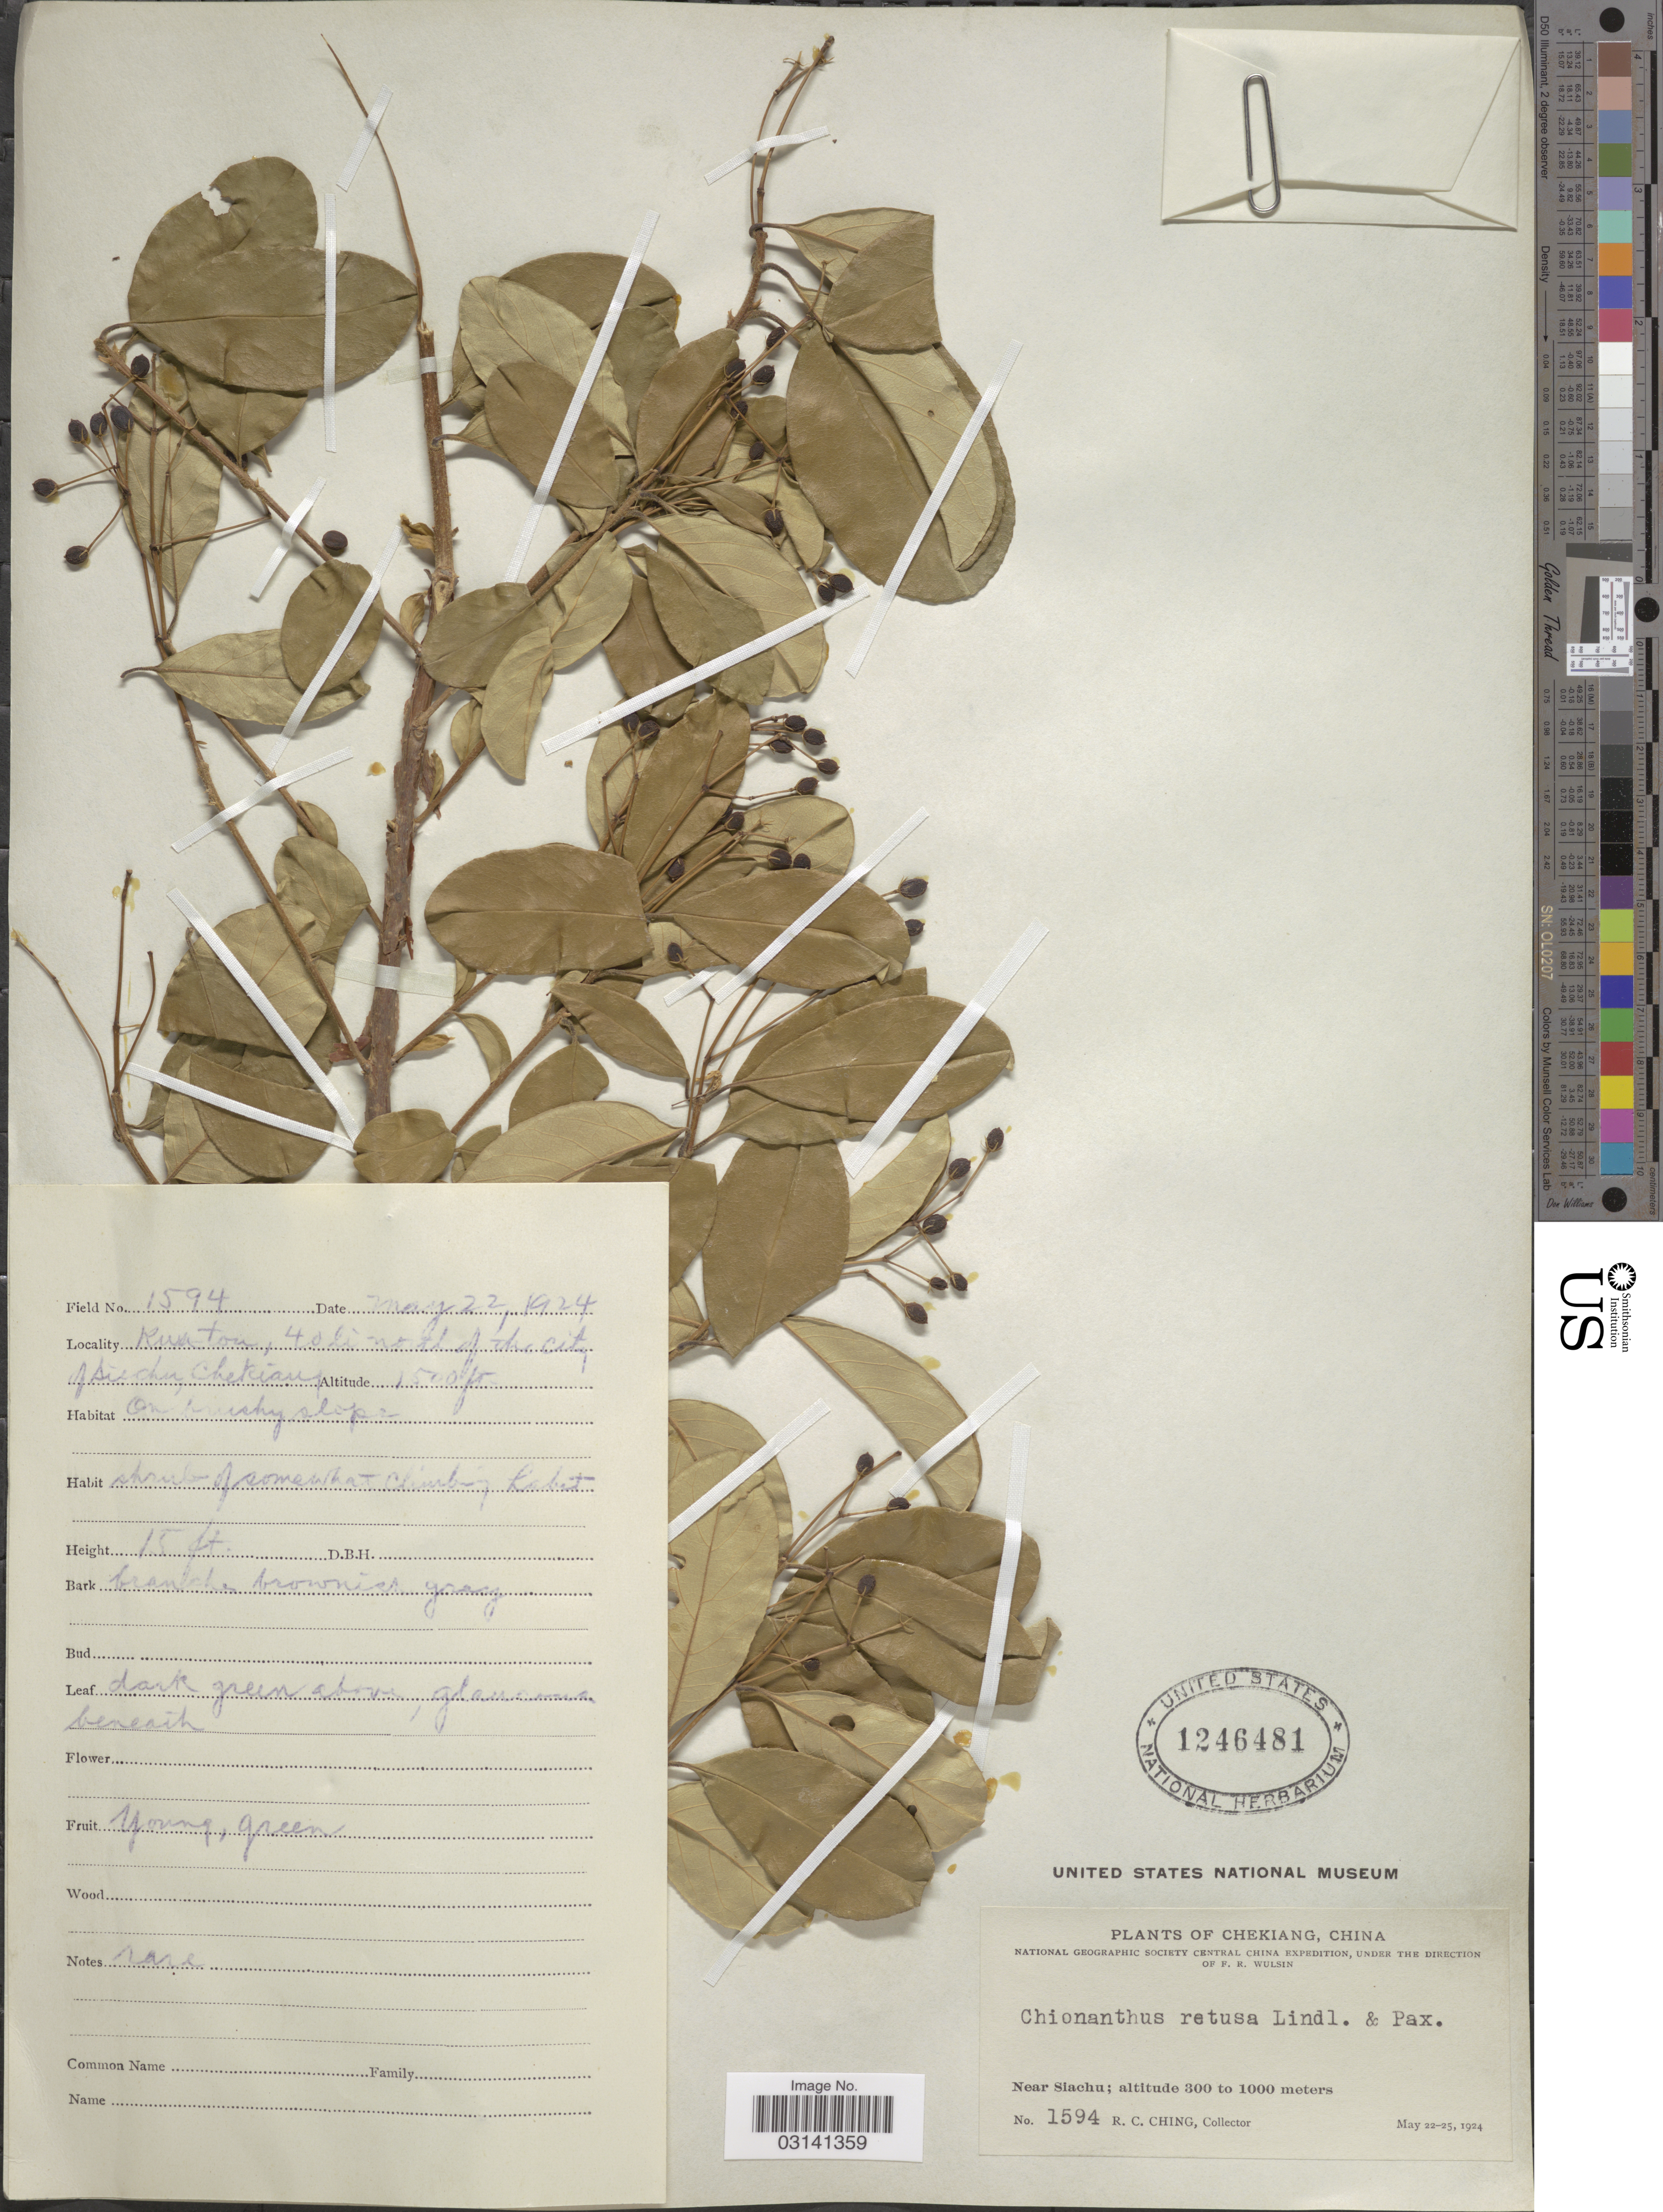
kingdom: Plantae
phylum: Tracheophyta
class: Magnoliopsida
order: Lamiales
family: Oleaceae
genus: Chionanthus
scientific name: Chionanthus retusus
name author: Lindl. & Paxton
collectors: R. C. Ching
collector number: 1594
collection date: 1924-05-22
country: China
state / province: Zhejiang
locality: Near Siachu. Kwa-ton, 40 li. north of the city of Siachu, Chekiang.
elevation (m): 457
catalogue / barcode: US 1246481